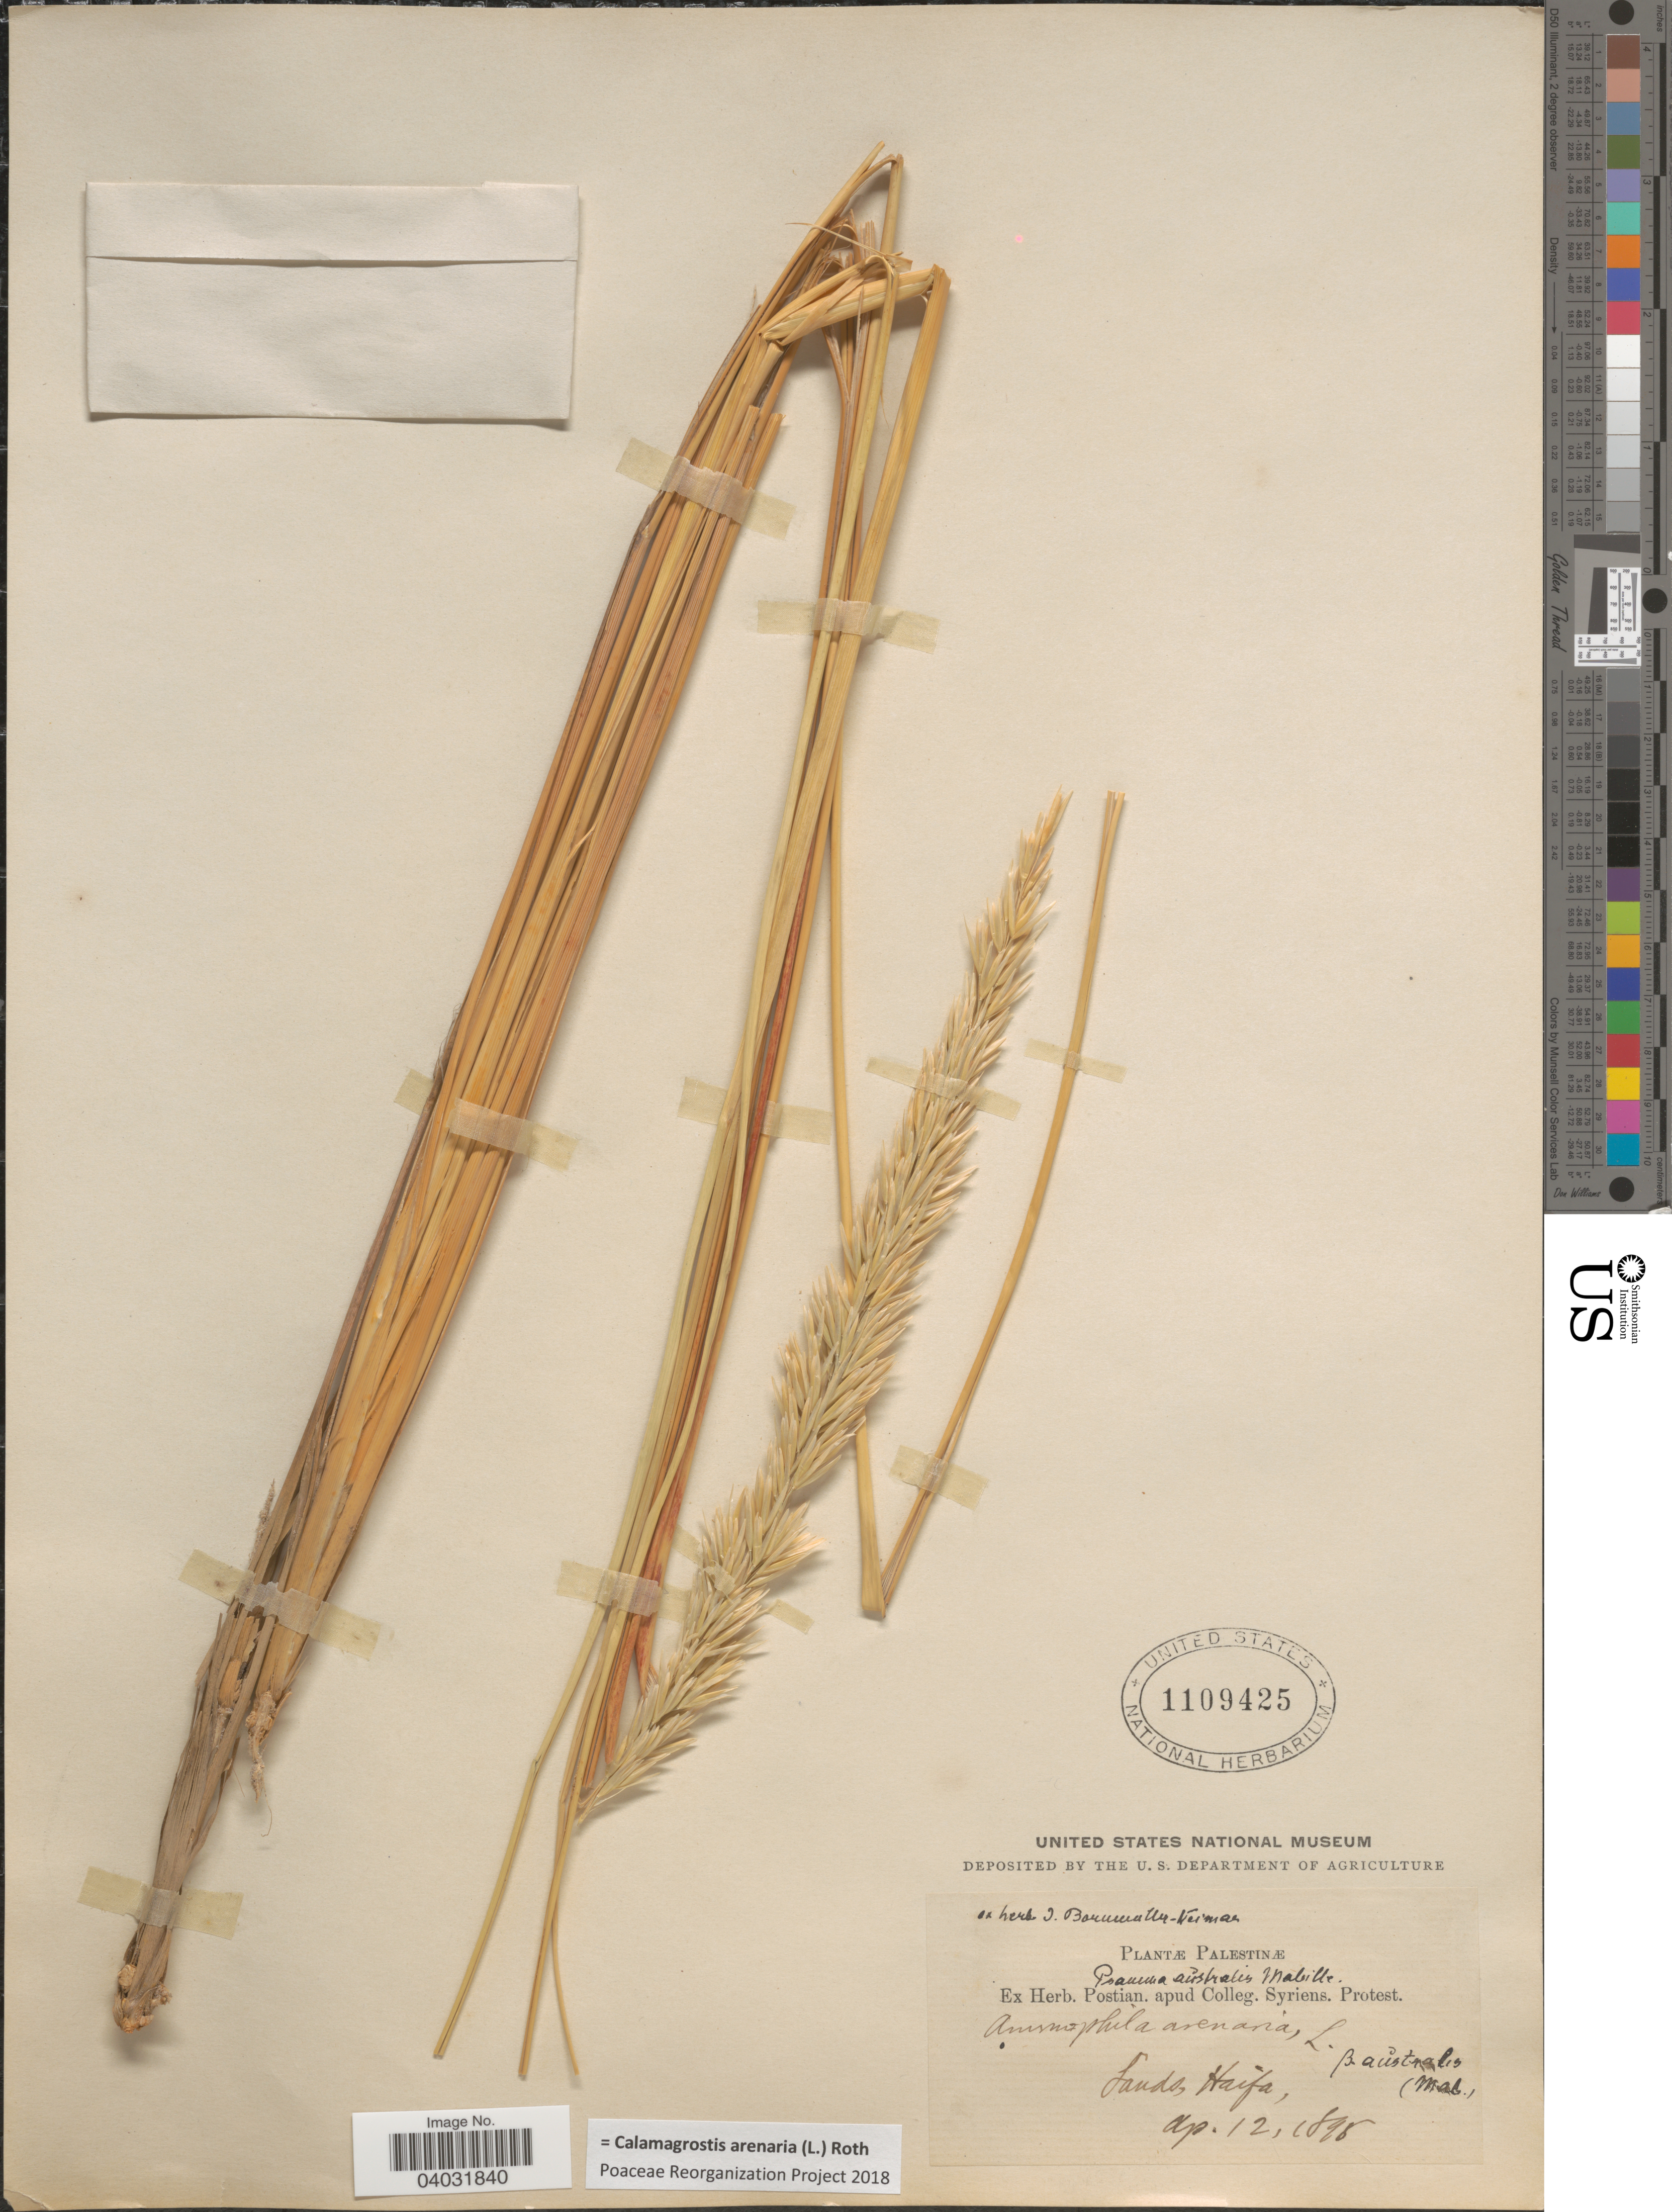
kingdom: Plantae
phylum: Tracheophyta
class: Liliopsida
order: Poales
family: Poaceae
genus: Calamagrostis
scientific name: Calamagrostis arenaria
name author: (L.) Roth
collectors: ex herb. Postian. apud Colleg. Syriens. Protest. USE "Fannie P. A. Shepard" (10308853) AS PRIMARY COLLECTOR INSTEAD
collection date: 1898-04-12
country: Israel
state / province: Haifa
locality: Palestinæ. Lands.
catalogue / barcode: US 1109425